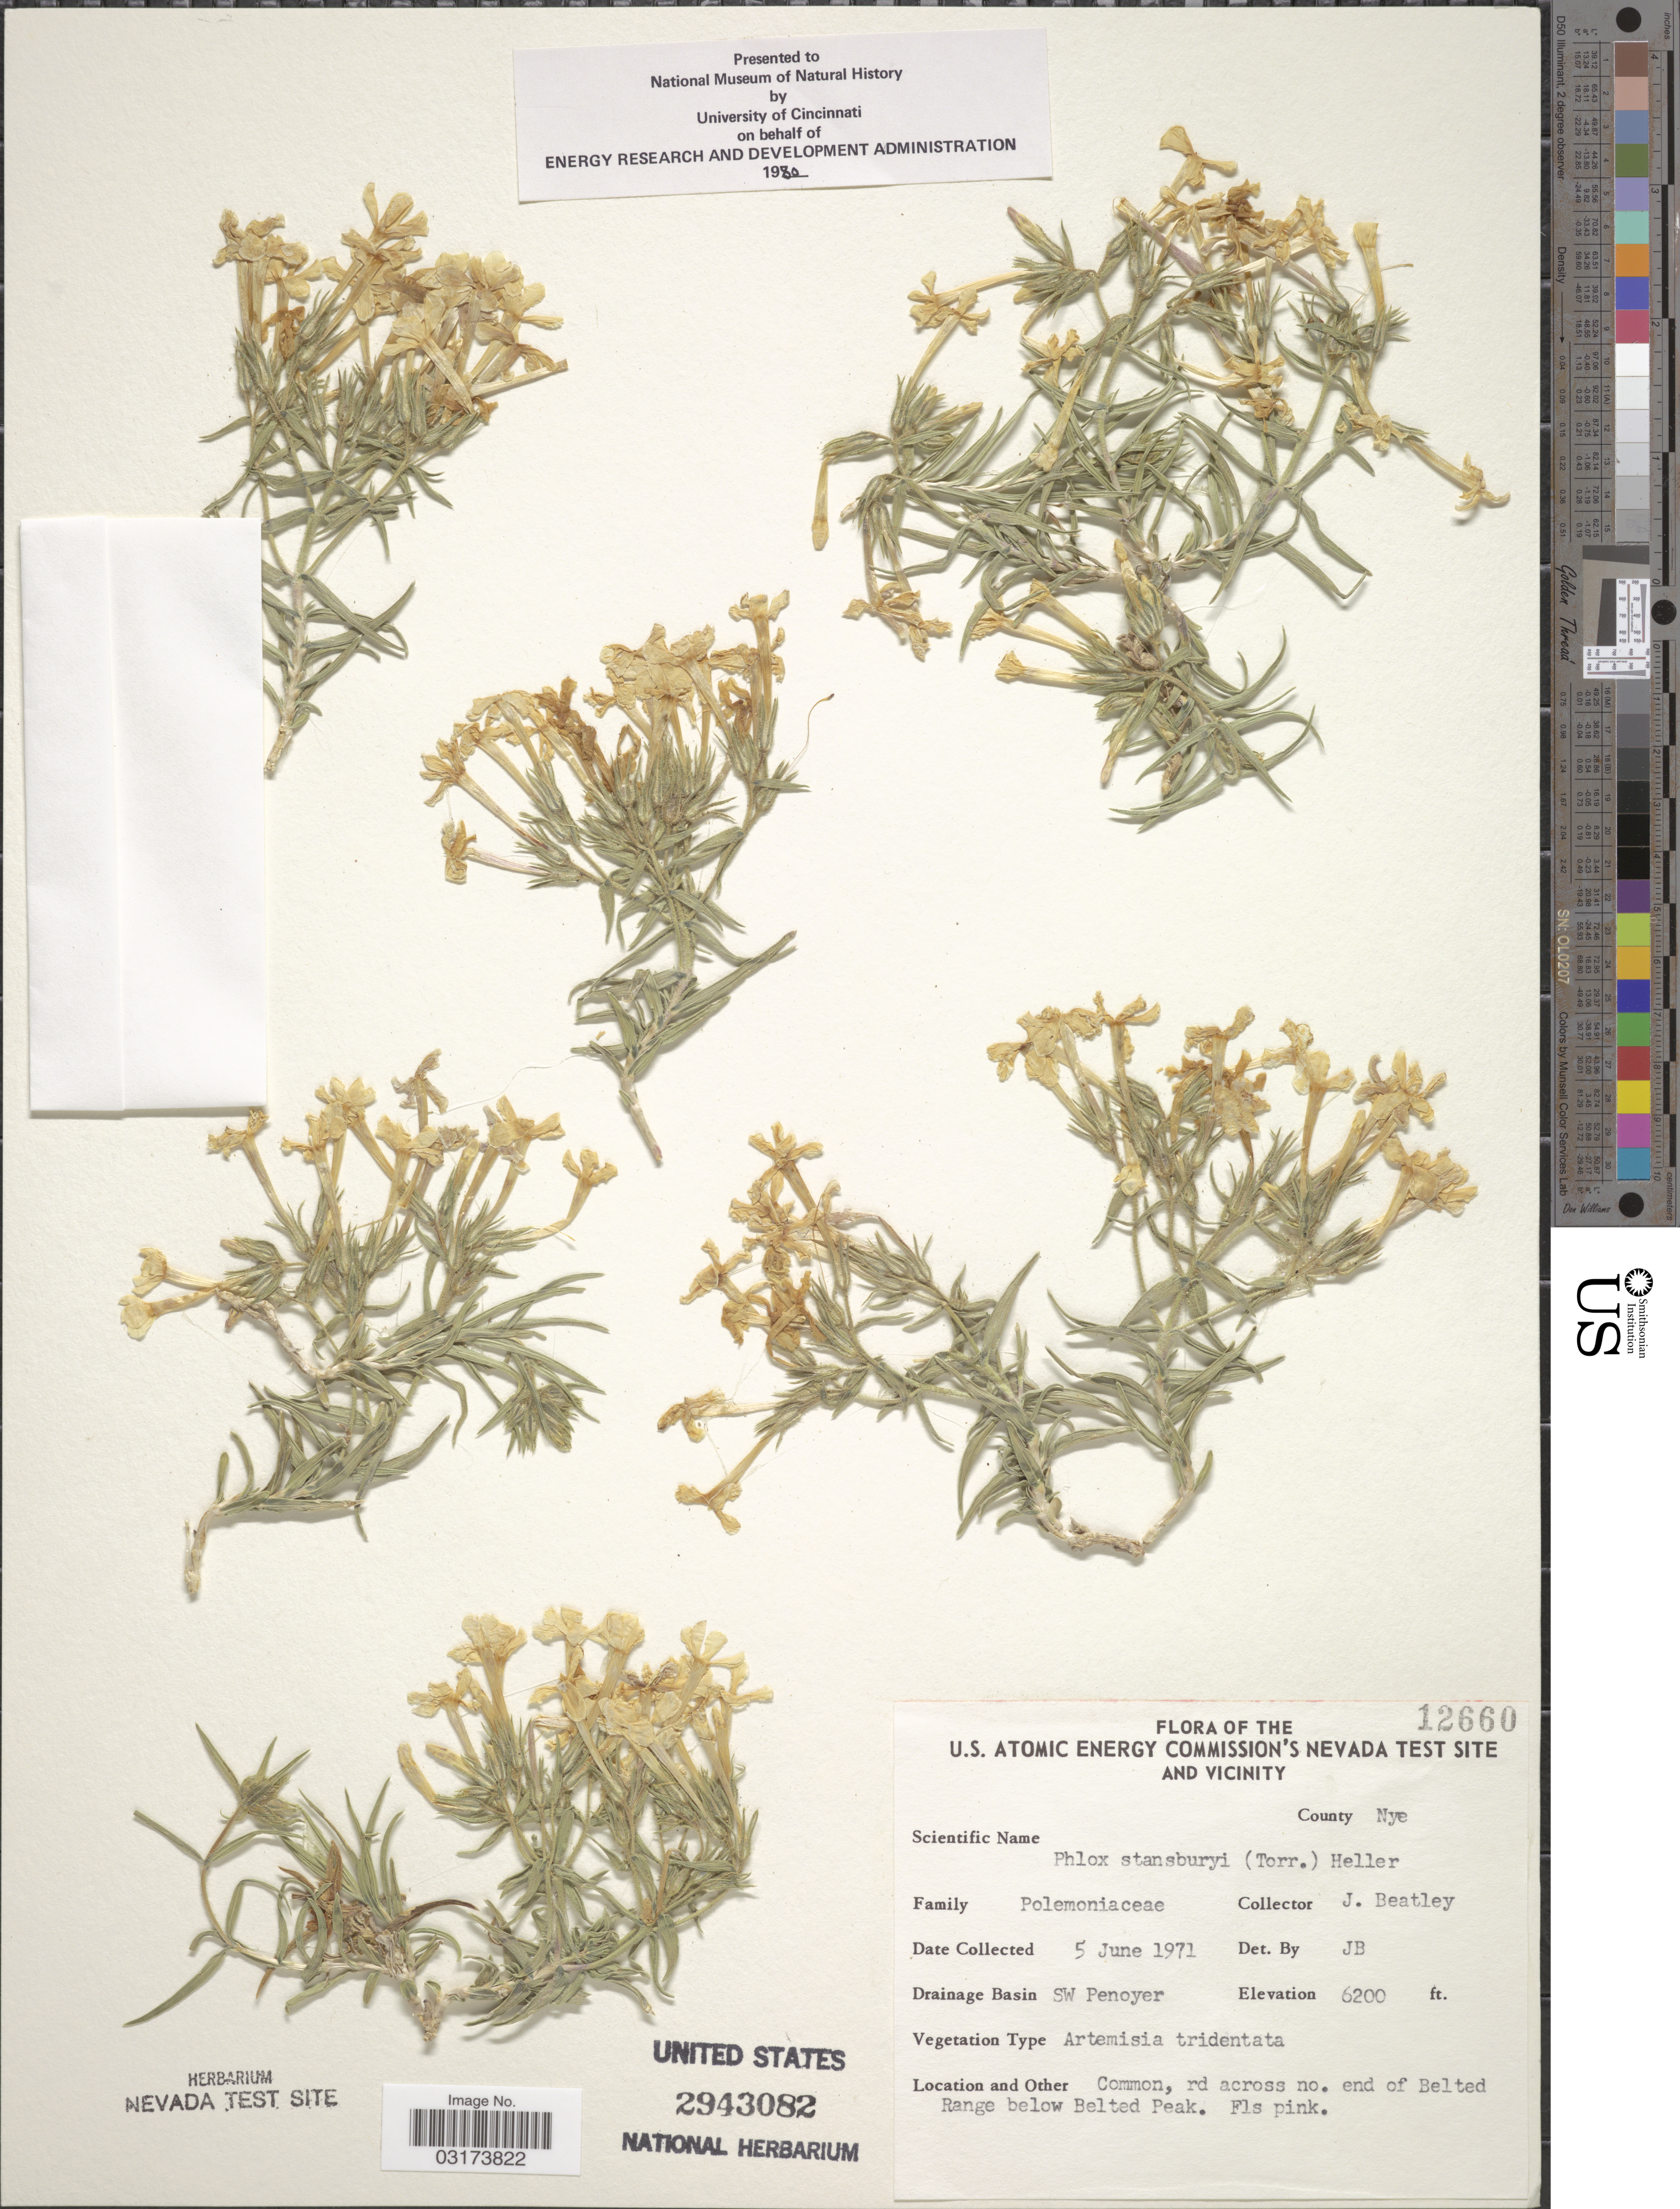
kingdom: Plantae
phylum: Tracheophyta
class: Magnoliopsida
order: Ericales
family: Polemoniaceae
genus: Phlox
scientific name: Phlox stansburyi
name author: (Torr.) A. Heller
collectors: J. C. Beatley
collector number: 12660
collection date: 1971-06-05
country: United States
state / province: Nevada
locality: U.S. Atomic Energy Commision's Nevada Test Site and Vicinity. County Nye. Drainage SW Penoyer. rd across no. end of Belted Range below Belted Peak.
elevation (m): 1890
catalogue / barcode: US 2943082